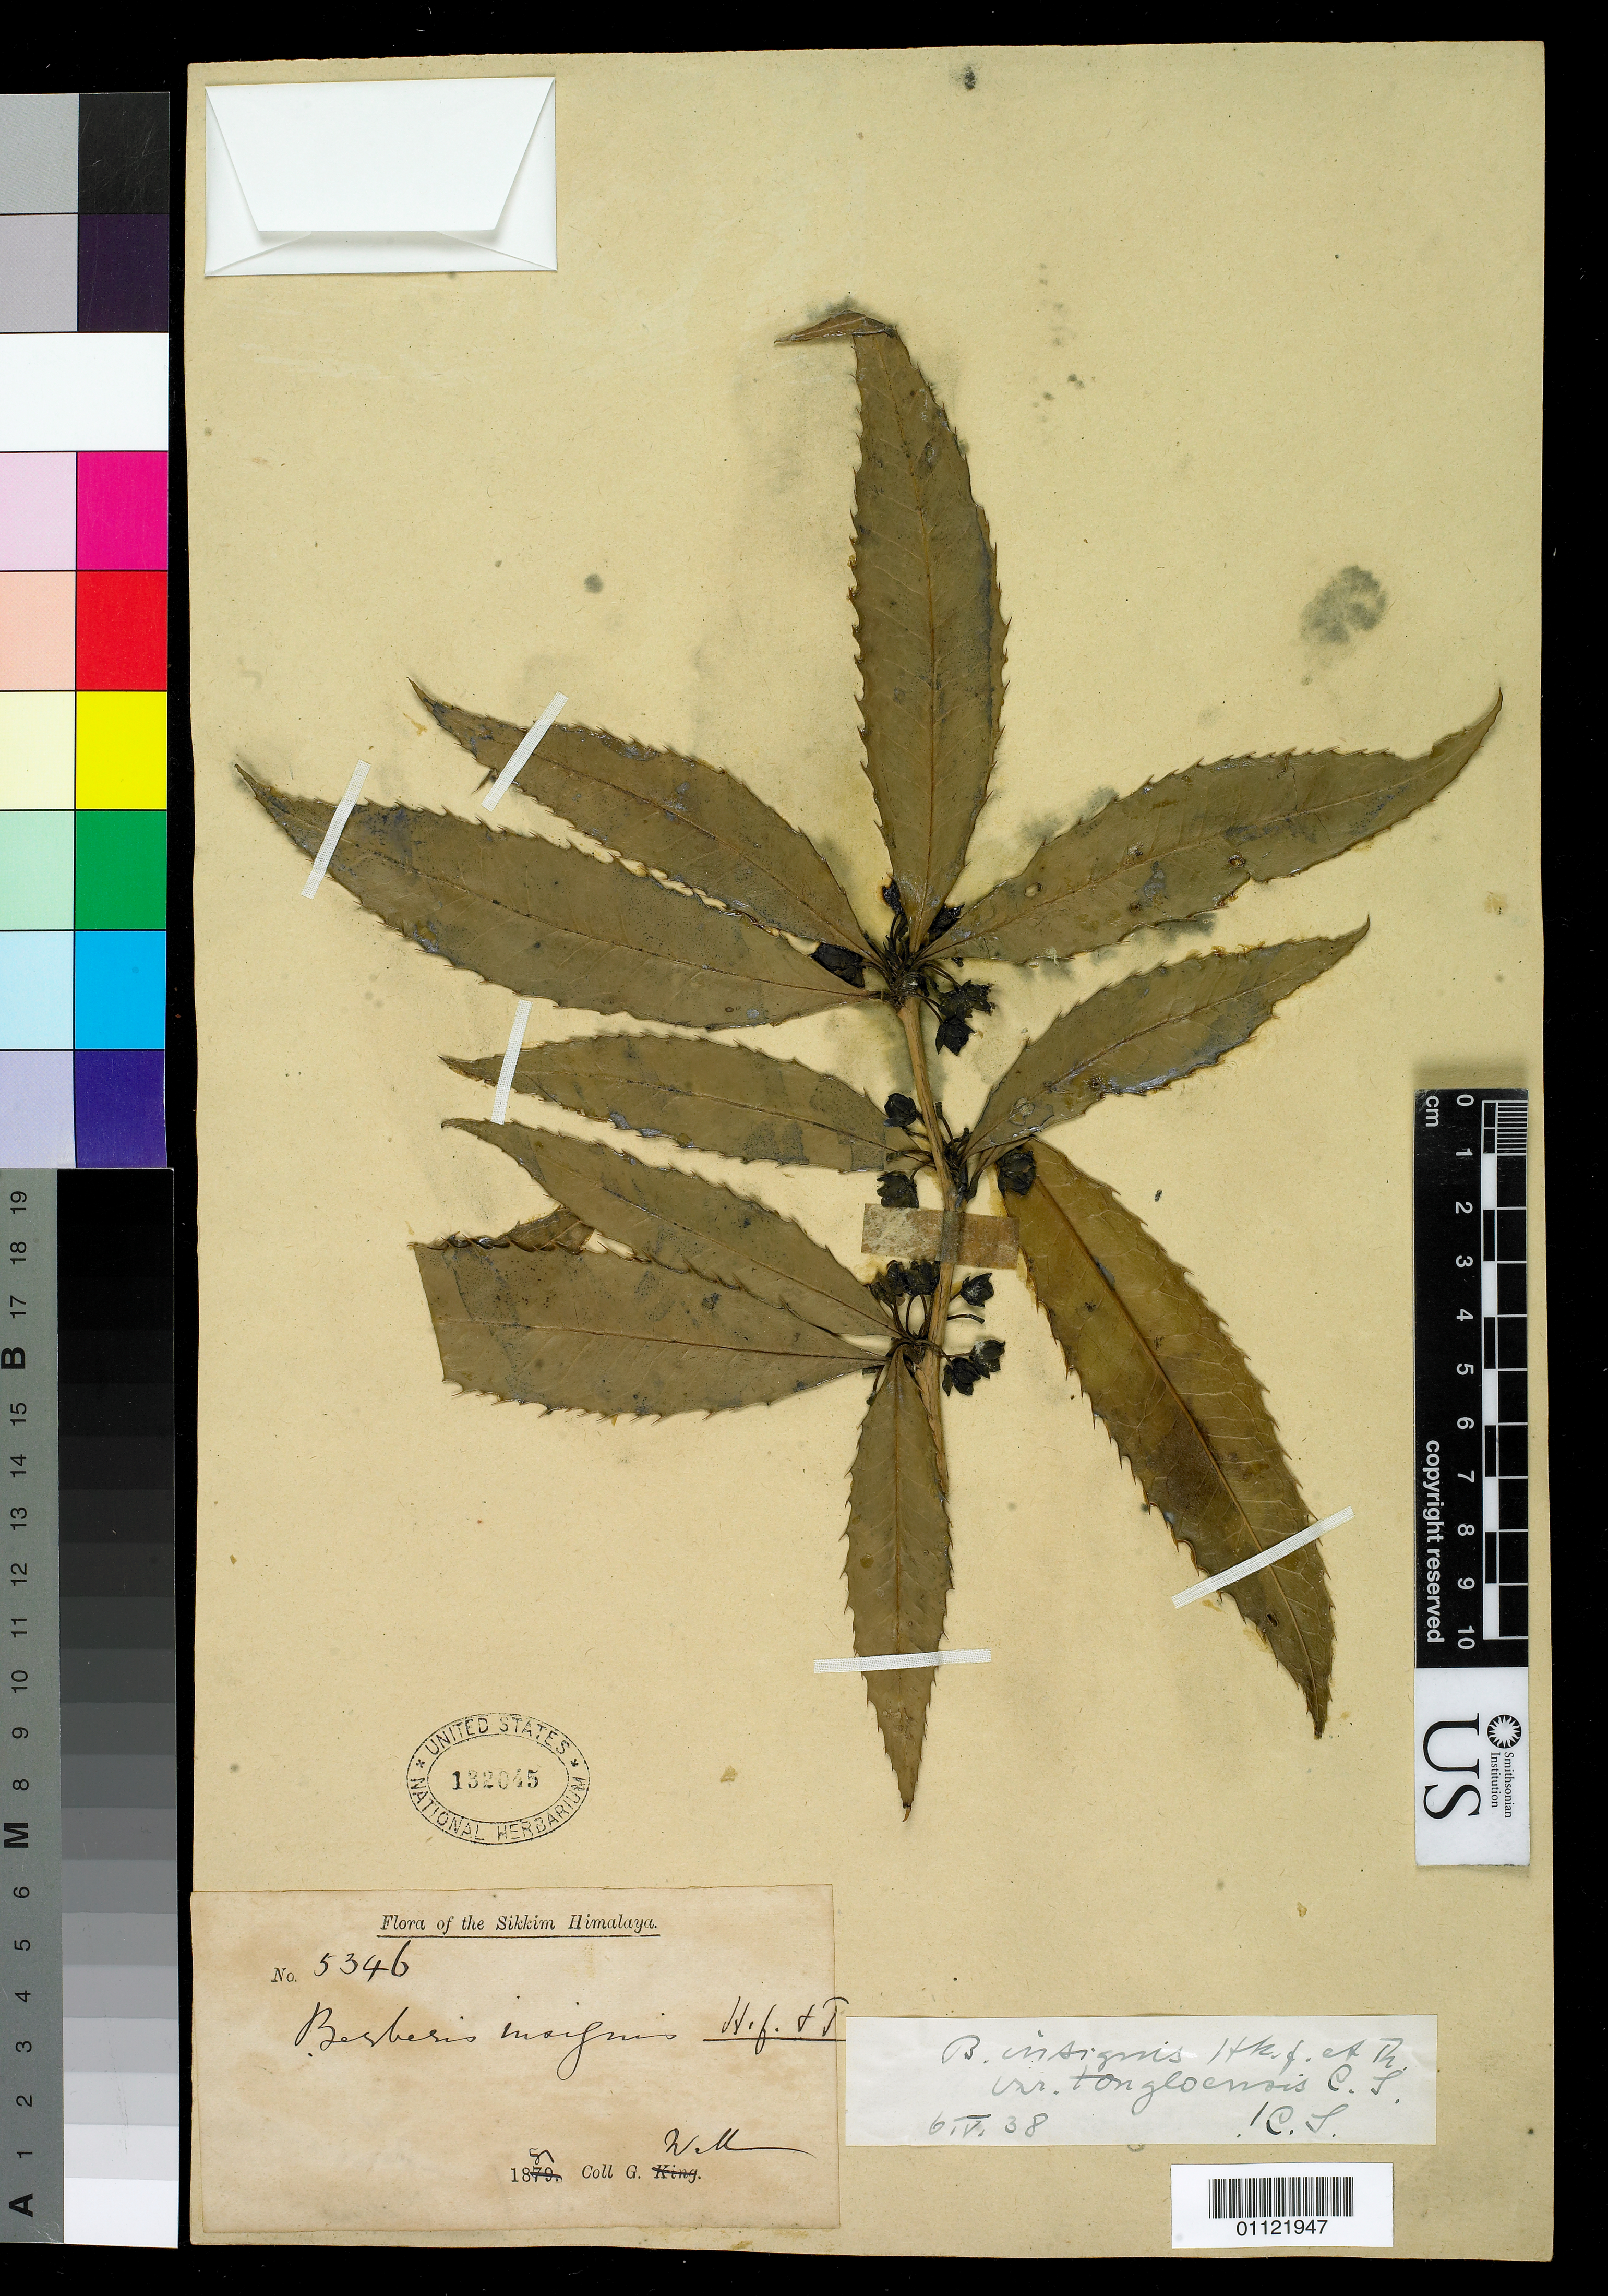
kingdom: Plantae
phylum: Tracheophyta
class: Magnoliopsida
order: Ranunculales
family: Berberidaceae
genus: Berberis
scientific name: Berberis insignis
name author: Hook. f. & Thomson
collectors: G. Well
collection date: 1881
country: India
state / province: Sikkim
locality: Sikkim Himalaya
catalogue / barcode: US 132045